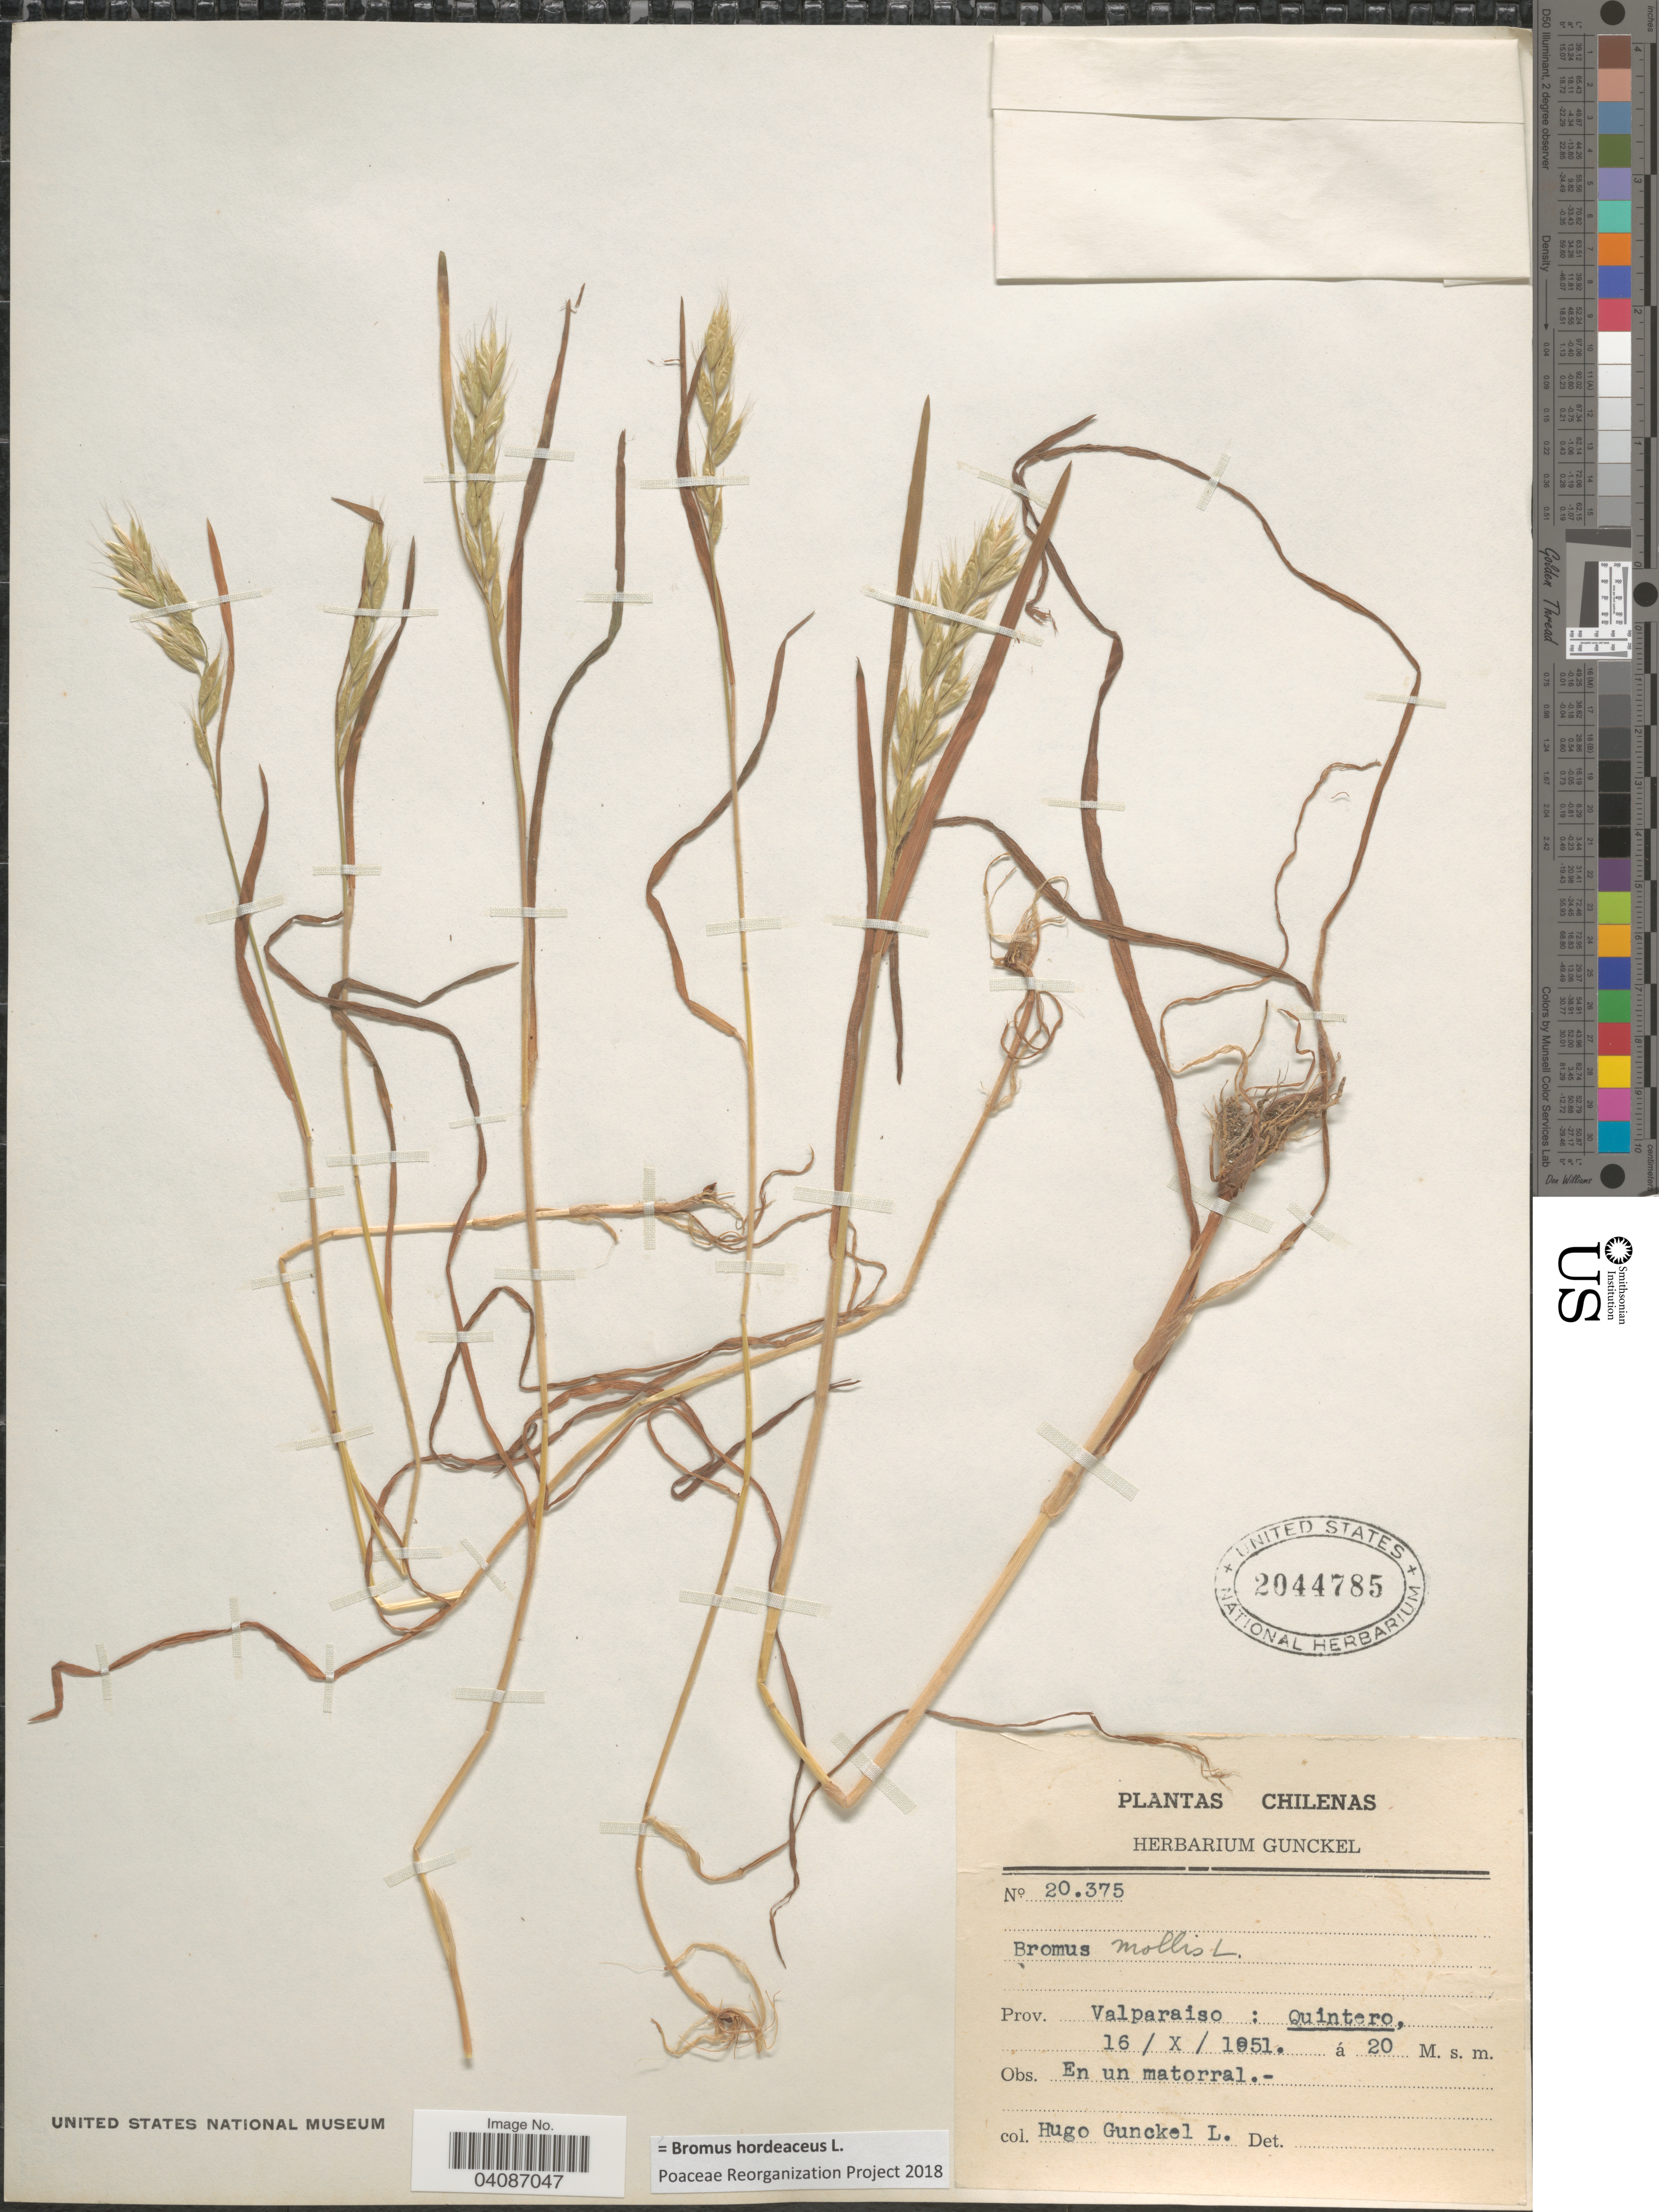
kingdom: Plantae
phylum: Tracheophyta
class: Liliopsida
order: Poales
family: Poaceae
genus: Bromus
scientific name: Bromus hordeaceus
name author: L.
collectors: H. Gunckel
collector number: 20375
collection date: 1951-10-16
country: Chile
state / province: Valparaíso (V)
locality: Quintero.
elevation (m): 20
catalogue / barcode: US 2044785